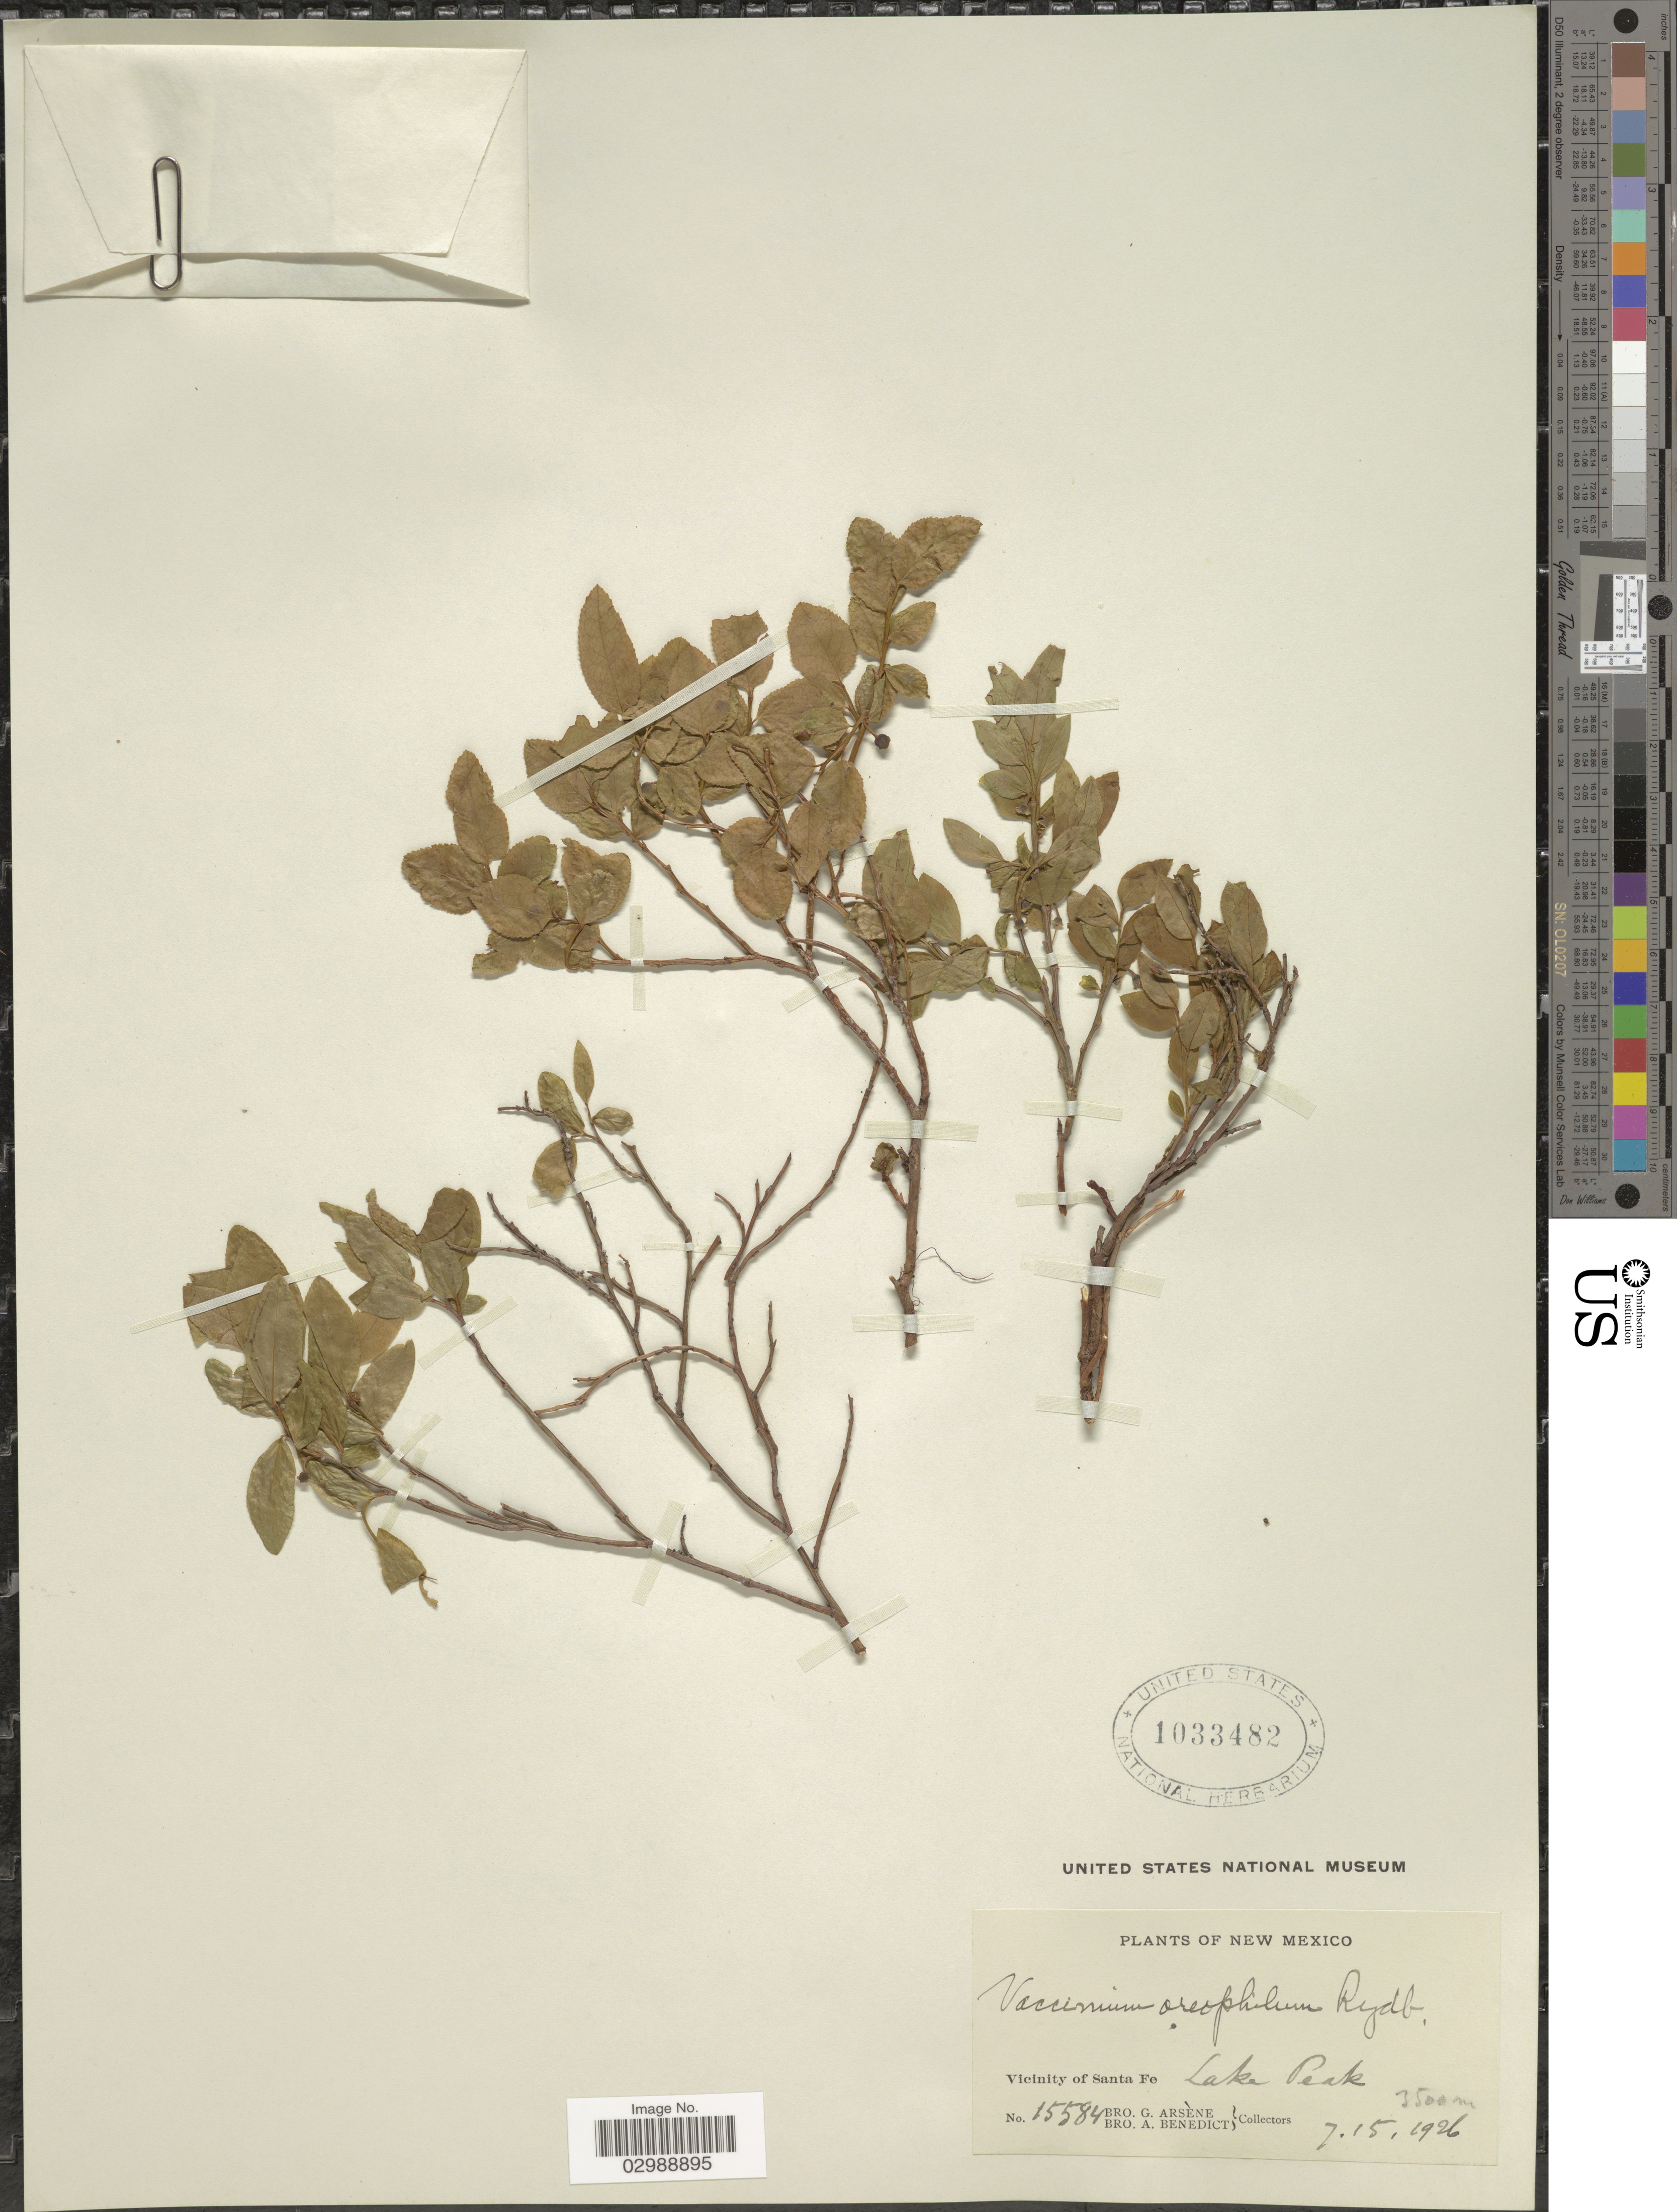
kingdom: Plantae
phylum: Tracheophyta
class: Magnoliopsida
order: Ericales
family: Ericaceae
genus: Vaccinium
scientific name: Vaccinium oreophilum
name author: Rydb.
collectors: Bro. G. Arsène & Bro. A. Benedict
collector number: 15584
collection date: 1926-07-15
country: United States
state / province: New Mexico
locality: Vicinity of Santa Fe. Lake Peak.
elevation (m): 3500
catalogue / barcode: US 1033482